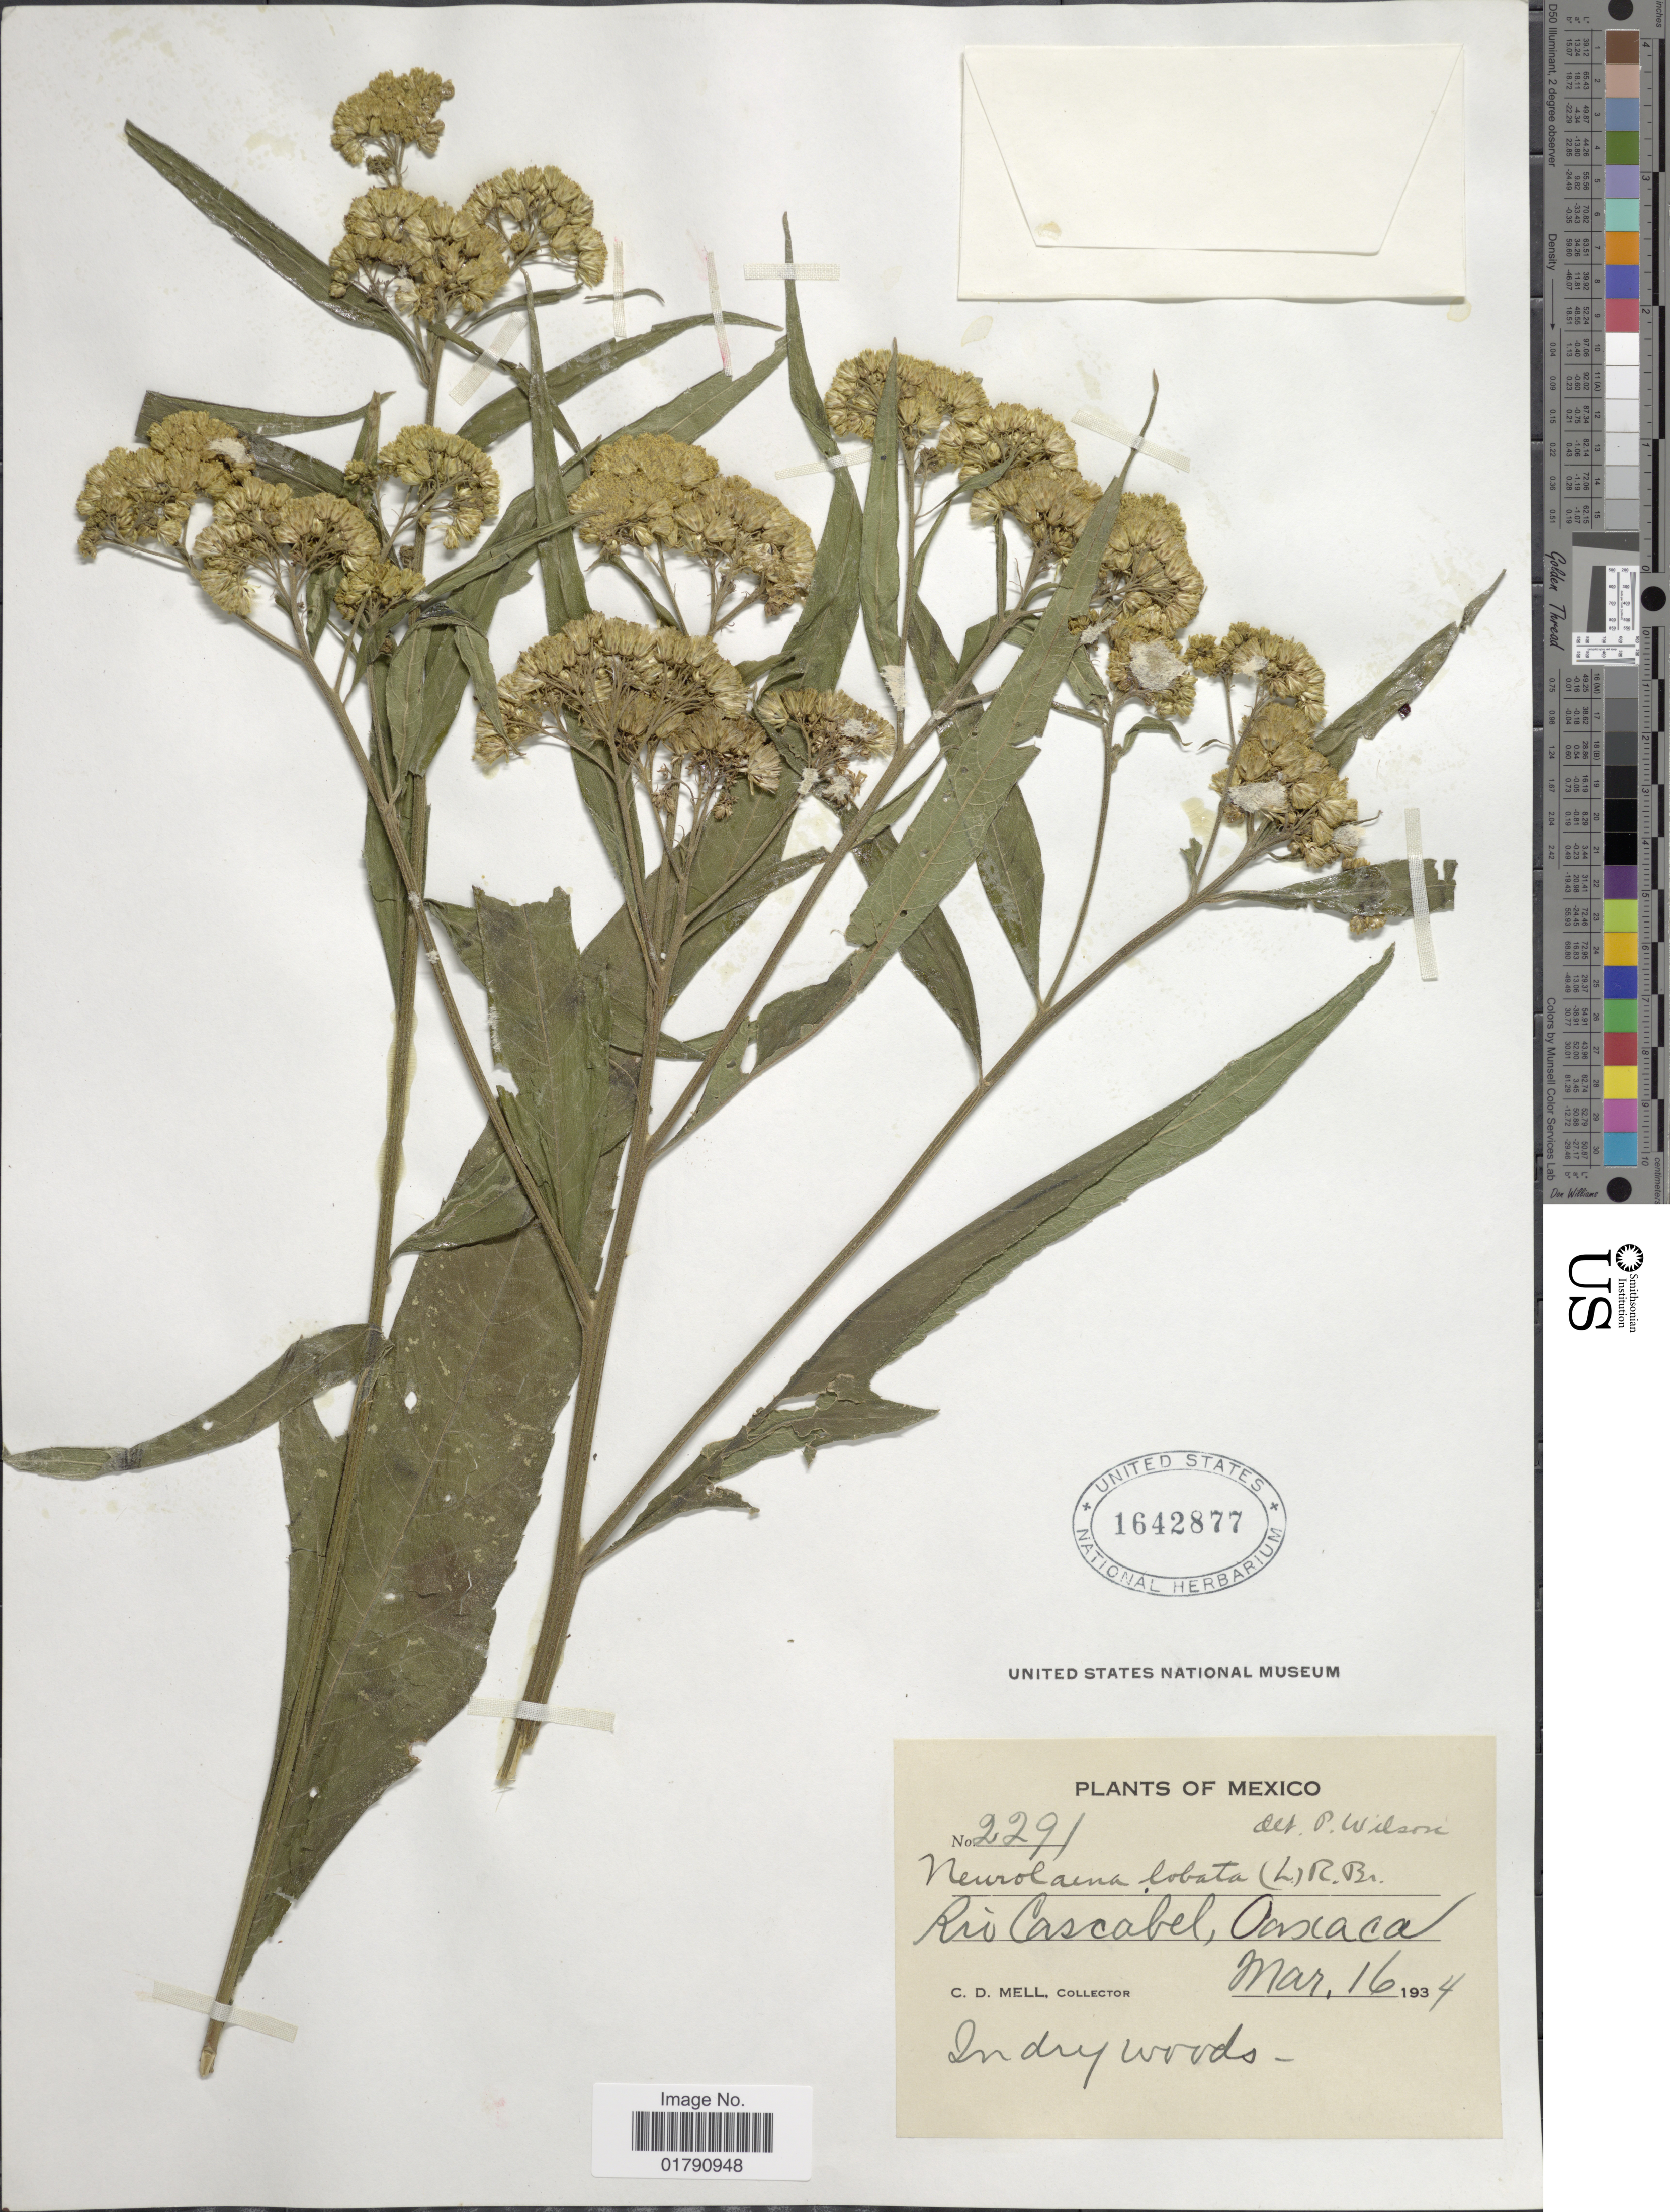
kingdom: Plantae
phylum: Tracheophyta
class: Magnoliopsida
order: Asterales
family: Asteraceae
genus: Neurolaena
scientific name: Neurolaena lobata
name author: (L.) R. Br. ex Cass.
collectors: C. D. Mell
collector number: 2291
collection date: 1934-03-16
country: Mexico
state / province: Oaxaca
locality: Rio Cascabel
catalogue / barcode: US 1642877